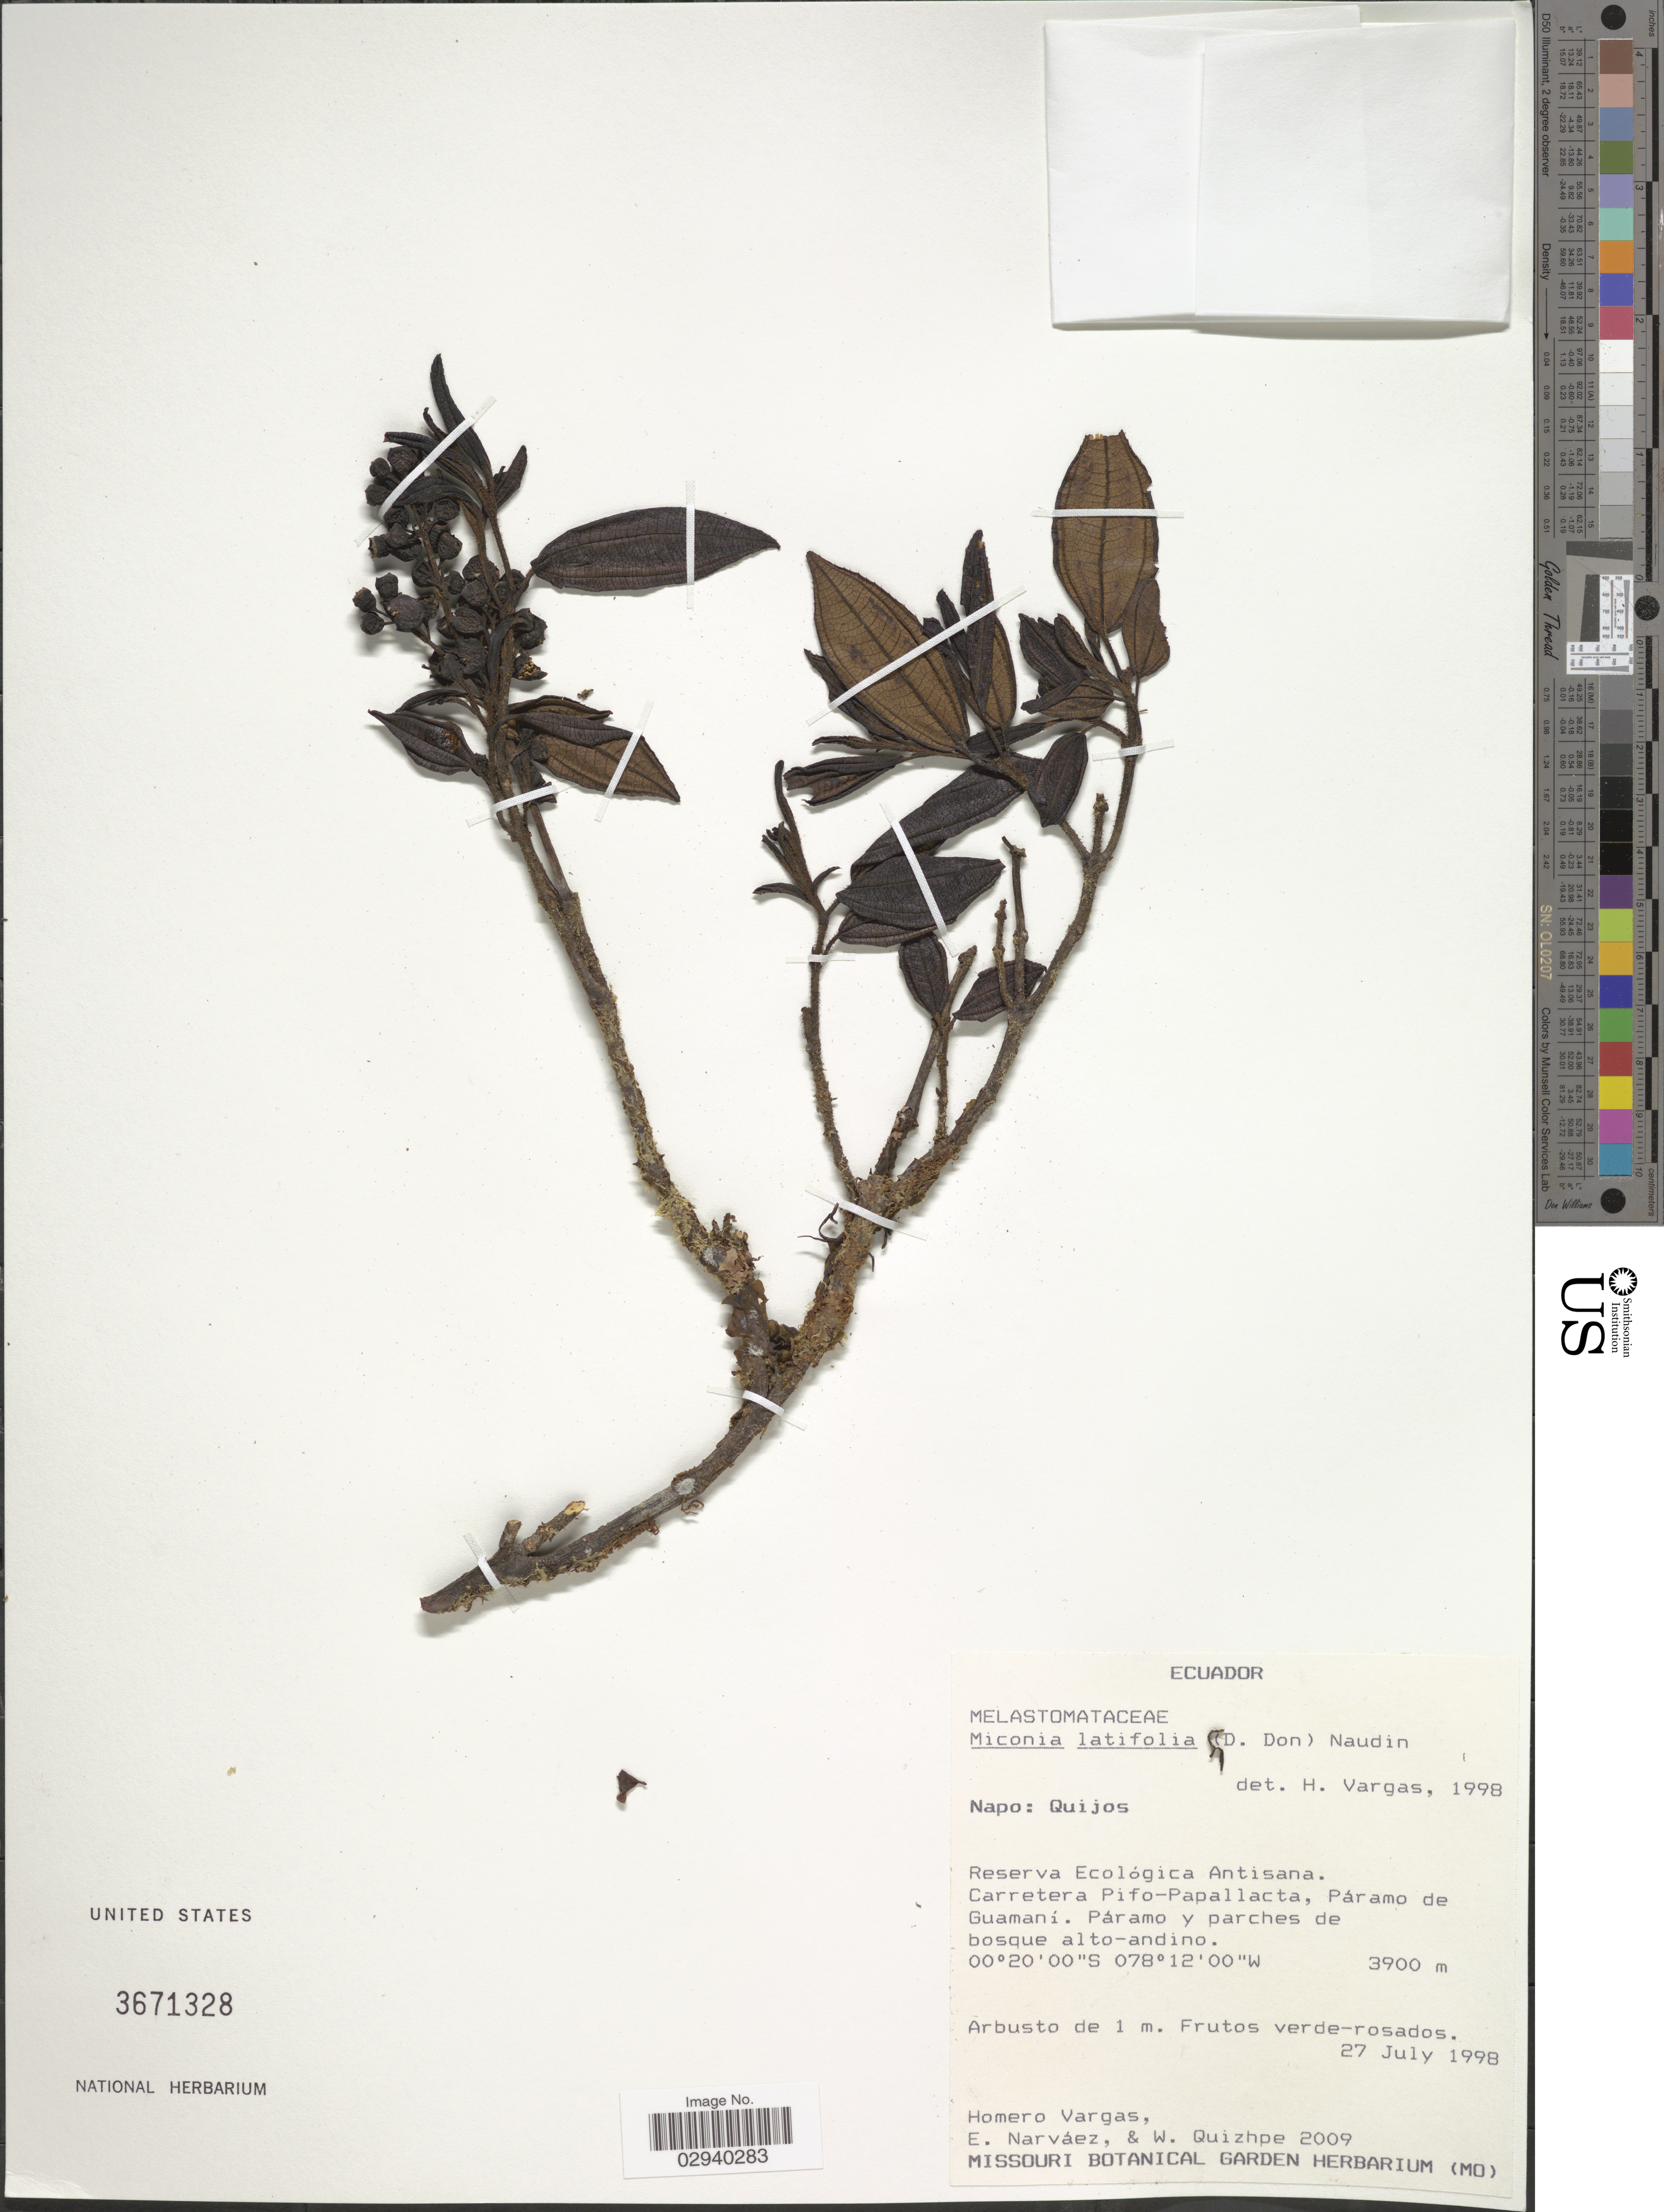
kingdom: Plantae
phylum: Tracheophyta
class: Magnoliopsida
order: Myrtales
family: Melastomataceae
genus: Miconia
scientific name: Miconia latifolia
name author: (D. Don) Naudin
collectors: H. Vargas, E. Narváez & W. Quizhpe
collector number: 2009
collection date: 1998-07-27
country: Ecuador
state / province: Napo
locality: Quijos. Reserva Ecológica Antisana. Carretera Pifo-Papallacta, Páramo de Guamaní.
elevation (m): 3900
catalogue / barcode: US 3671328